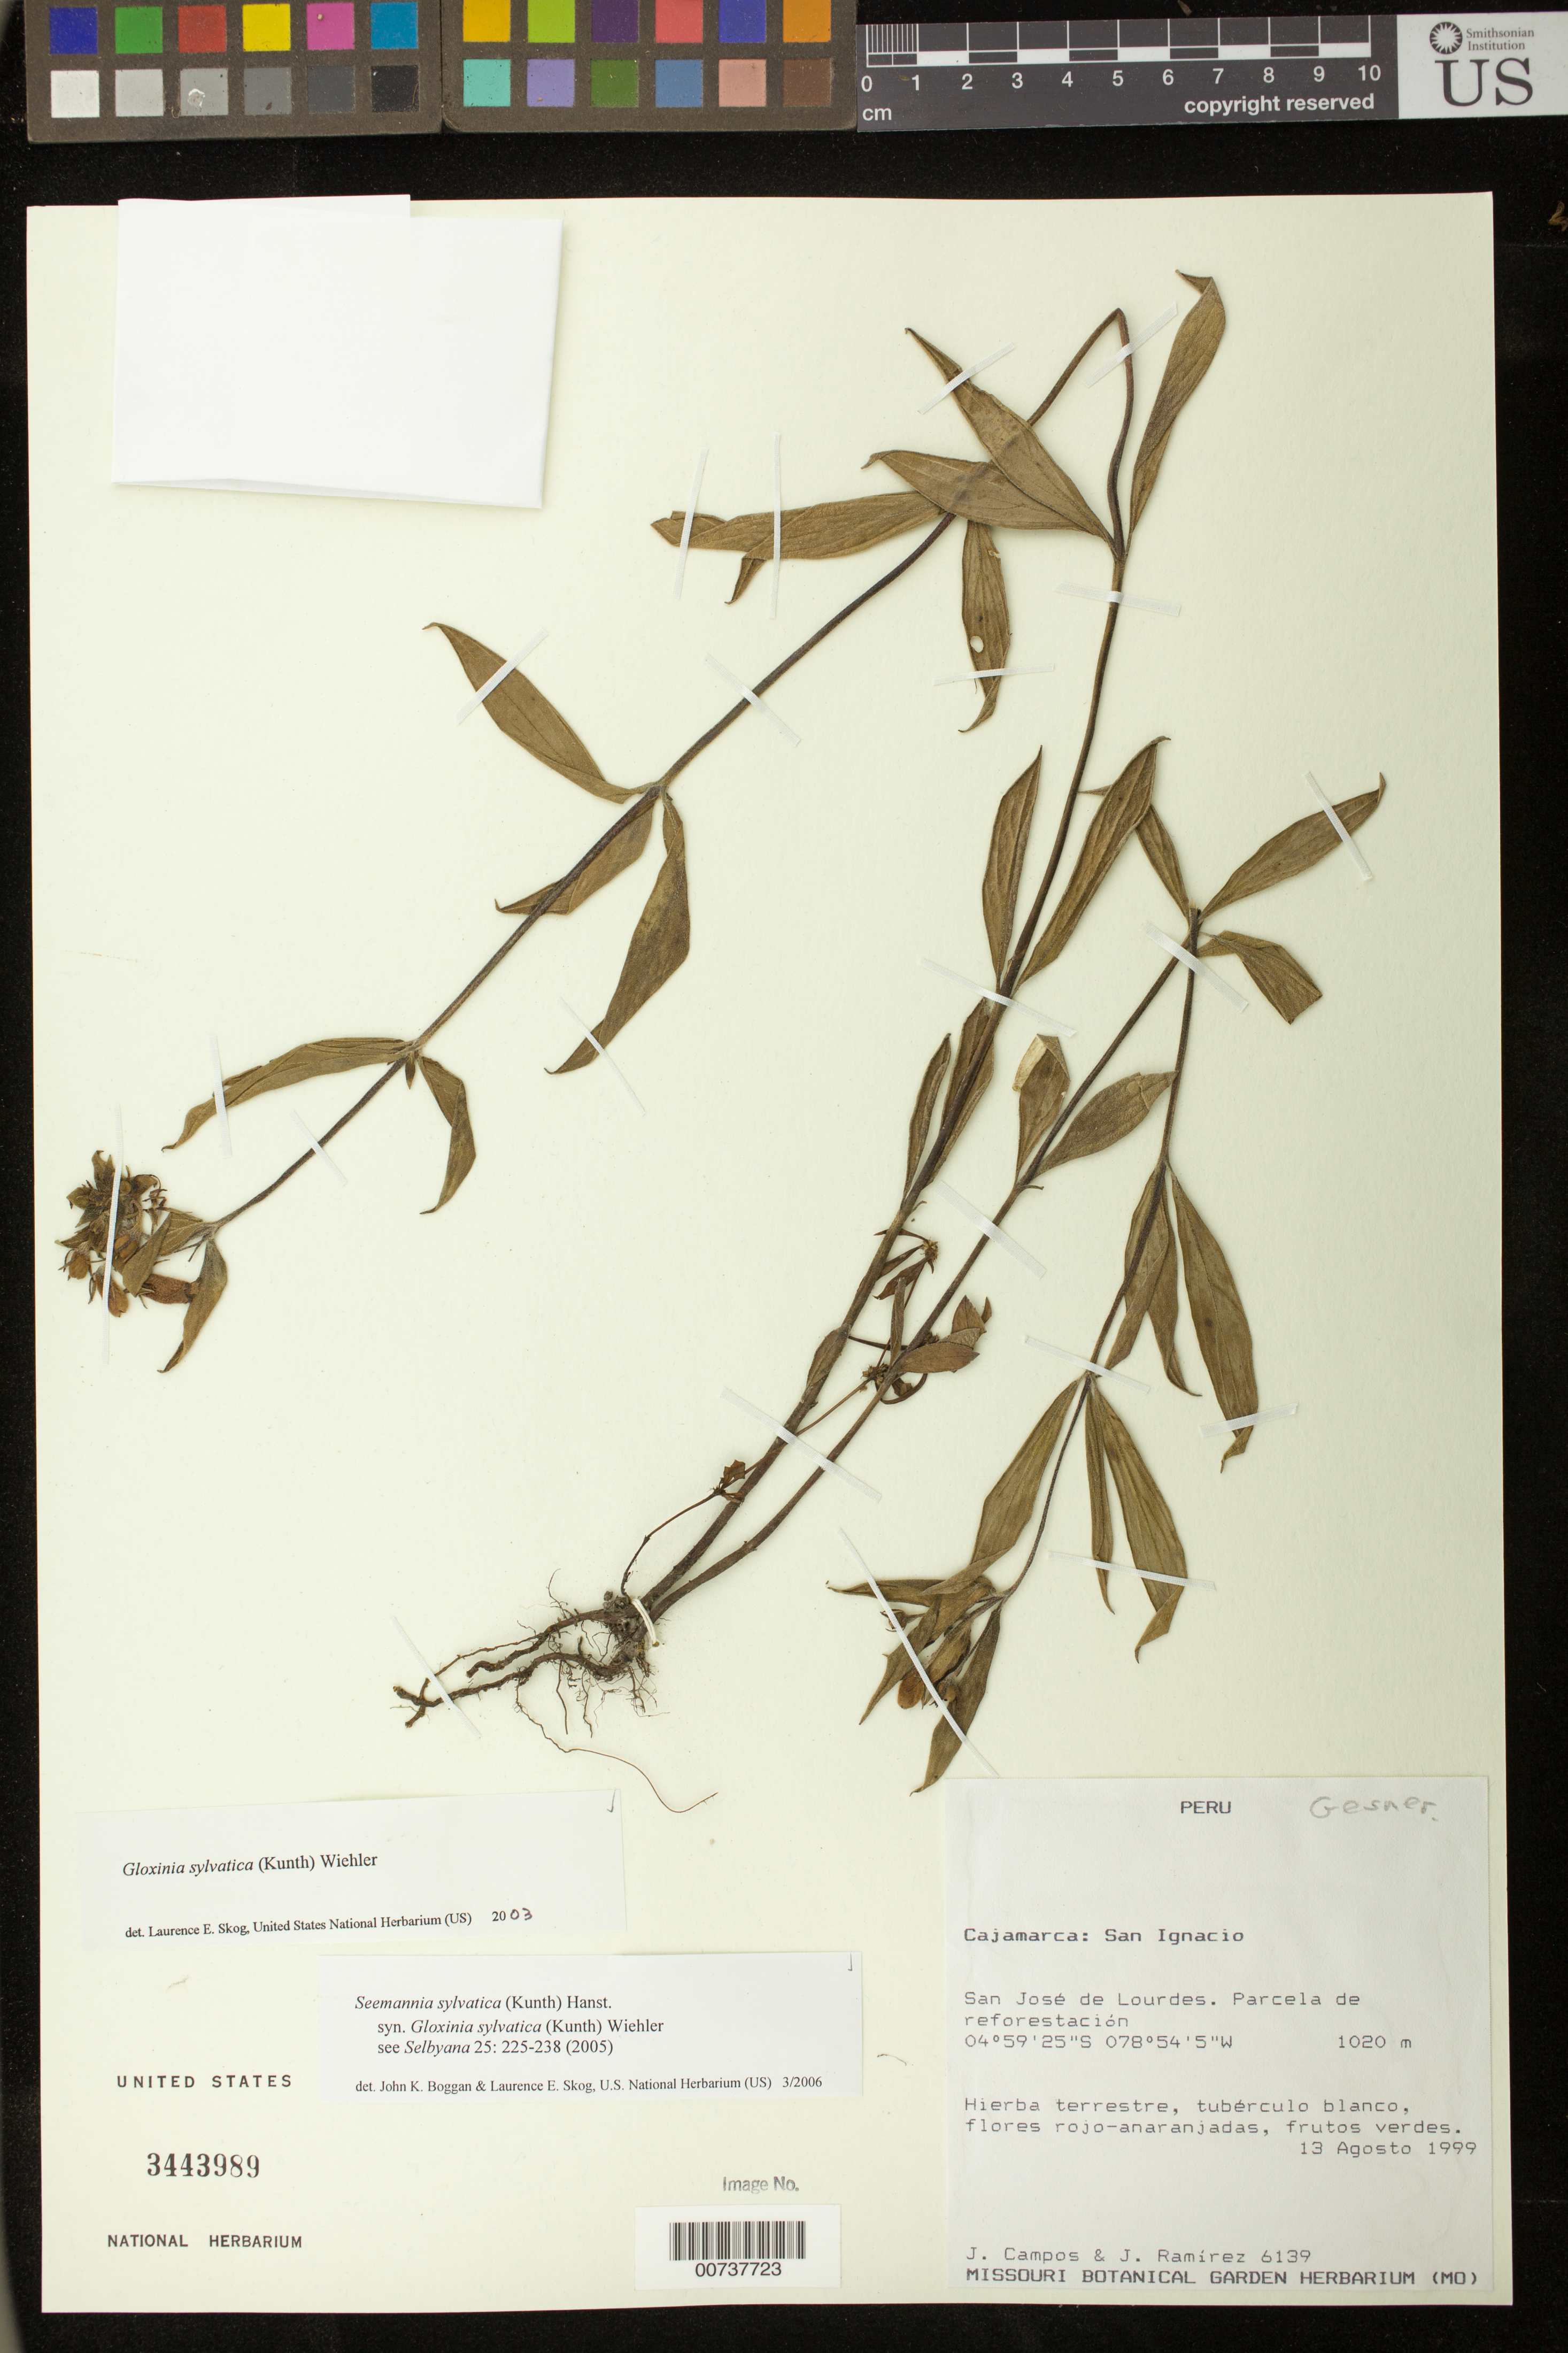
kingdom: Plantae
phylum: Tracheophyta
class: Magnoliopsida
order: Lamiales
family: Gesneriaceae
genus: Seemannia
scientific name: Seemannia sylvatica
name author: (Kunth) Hanst.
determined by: Boggan, J. K.; Skog, L. E.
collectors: J. Campos & J. Ramírez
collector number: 6139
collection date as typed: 13 Aug 1999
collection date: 1999-08-13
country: Peru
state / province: Cajamarca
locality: Prov. San Ignacio, San José de Lourdes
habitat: Parcela de reforestación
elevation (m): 1020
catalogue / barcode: US 3443989